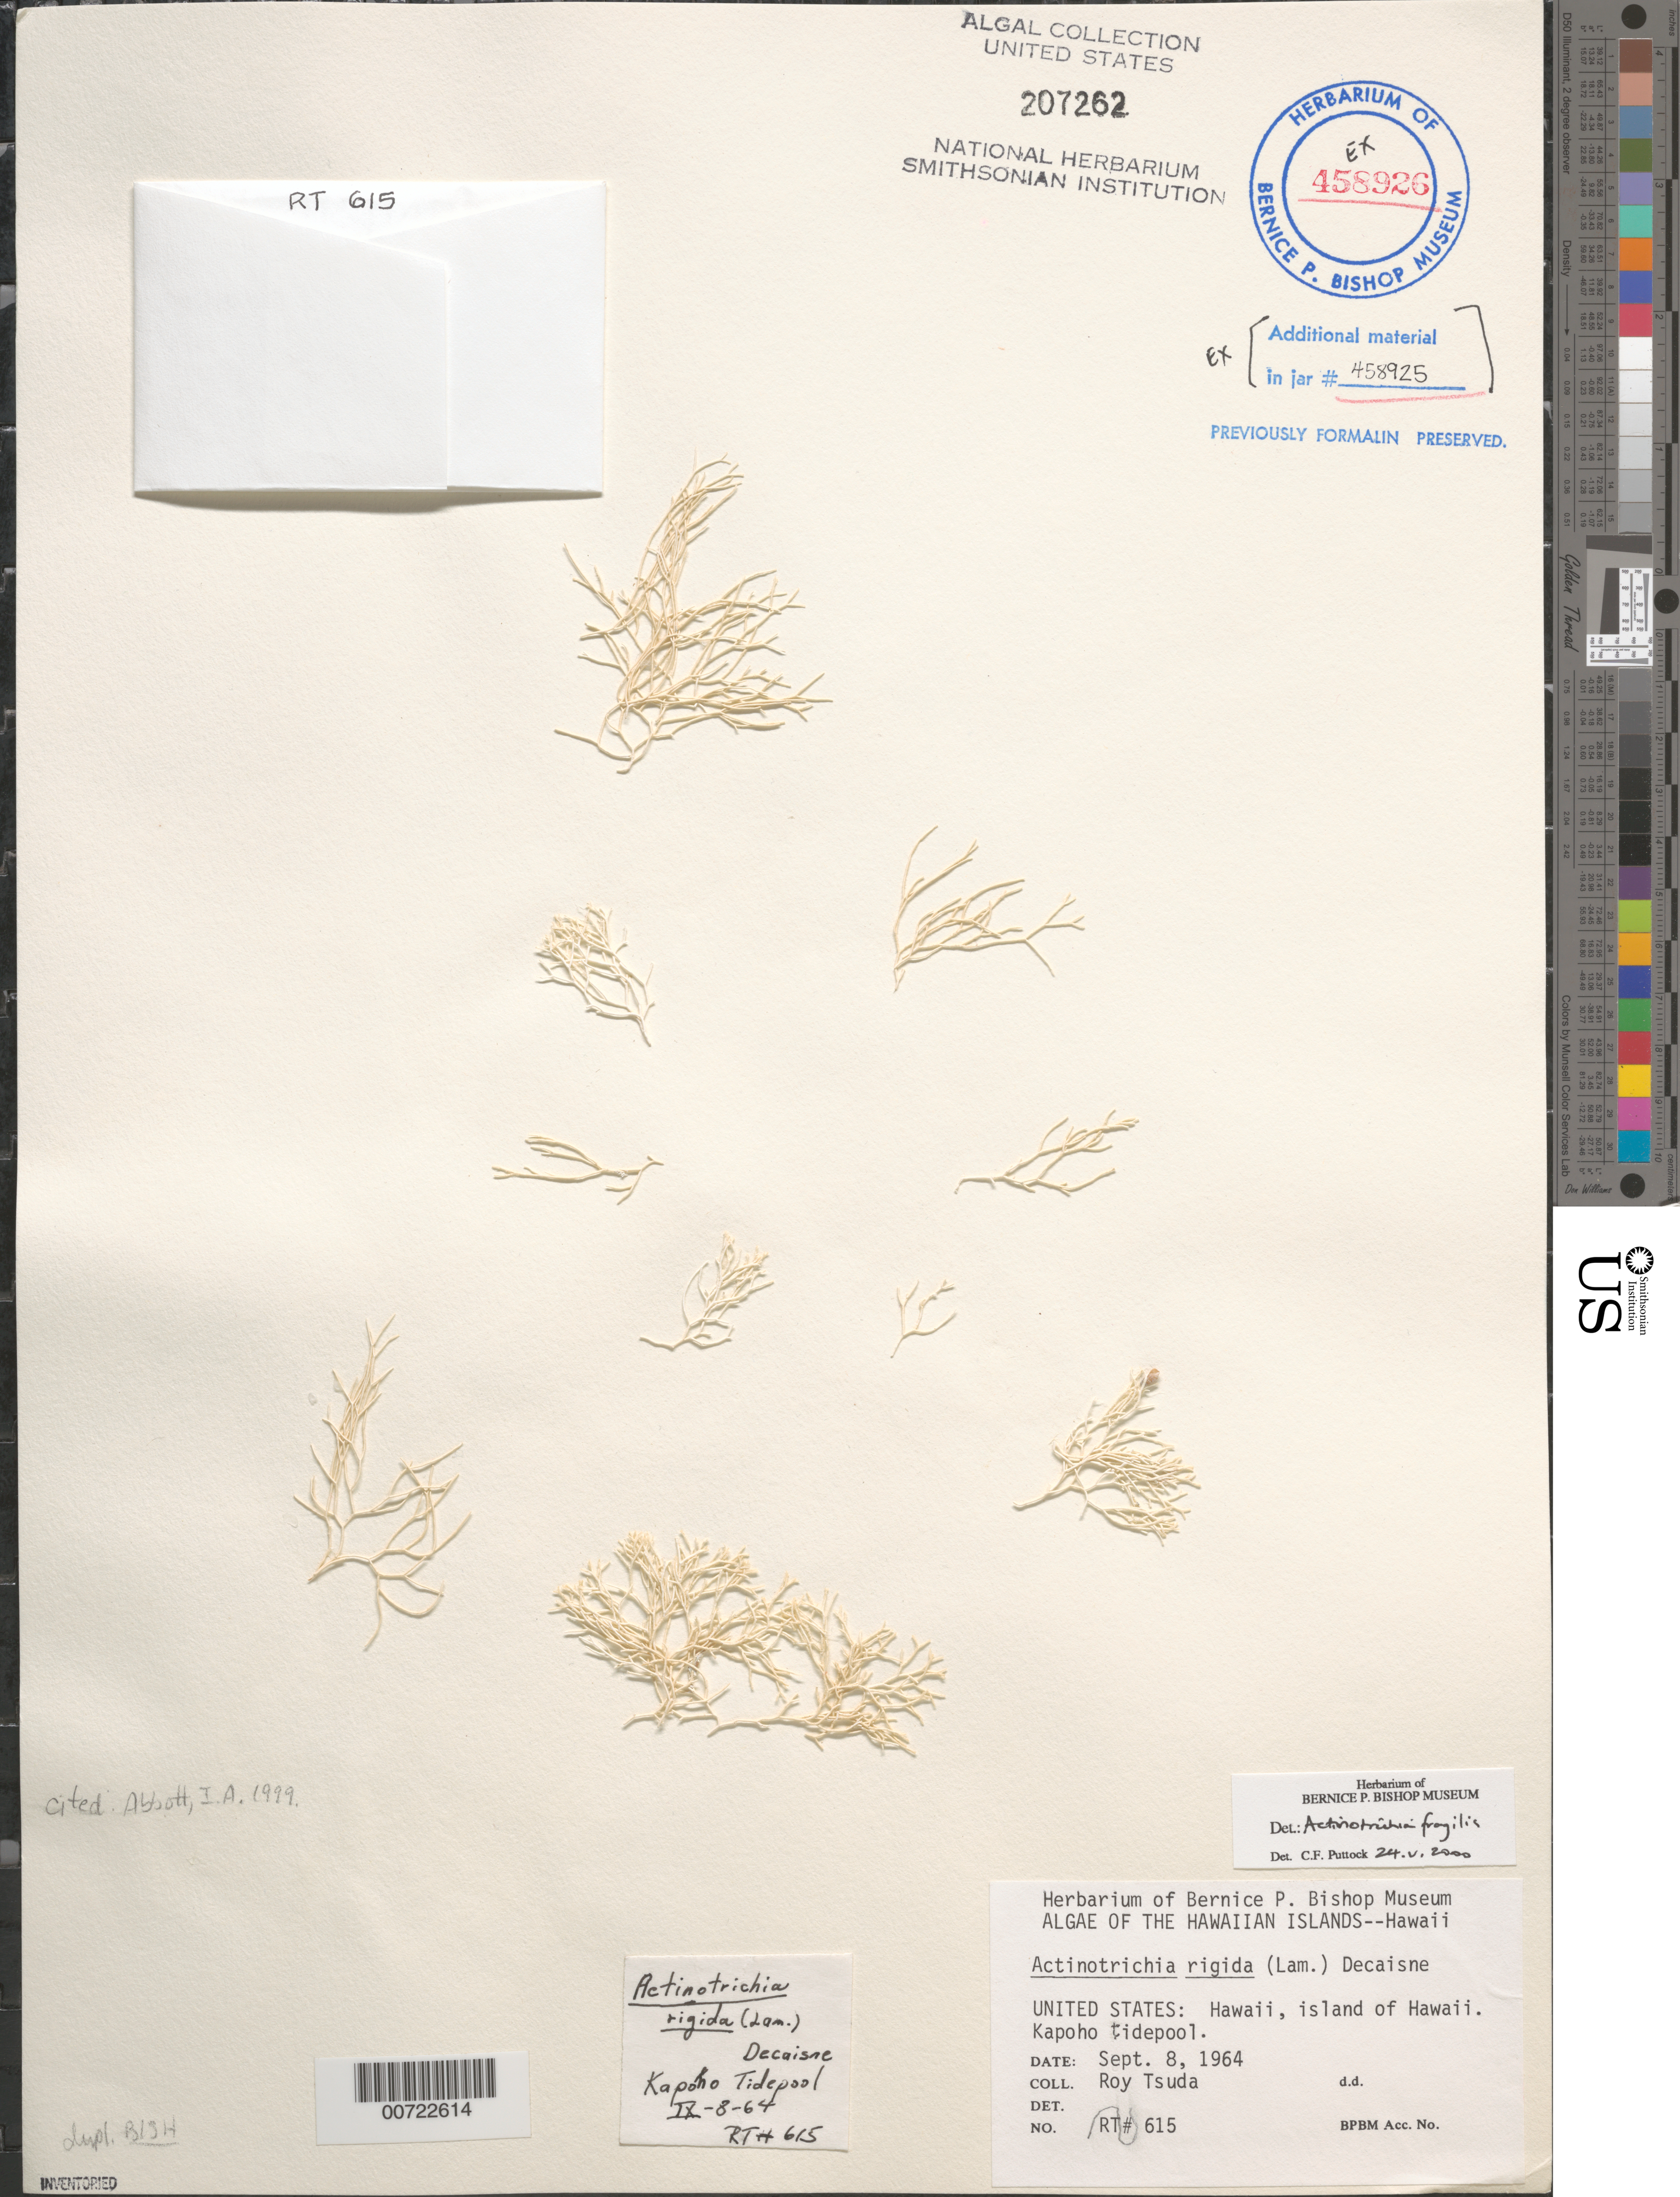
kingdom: Plantae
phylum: Rhodophyta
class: Florideophyceae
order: Nemaliales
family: Galaxauraceae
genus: Actinotrichia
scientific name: Actinotrichia fragilis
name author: (Forssk.) Børgesen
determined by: Puttock, C. F.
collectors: R. Tsuda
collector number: RT 615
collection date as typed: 08 Sep 1964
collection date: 1964-09-08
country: United States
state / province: Hawaii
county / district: Hawaii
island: Hawaii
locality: Kapoho Tidepool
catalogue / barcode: US 207262